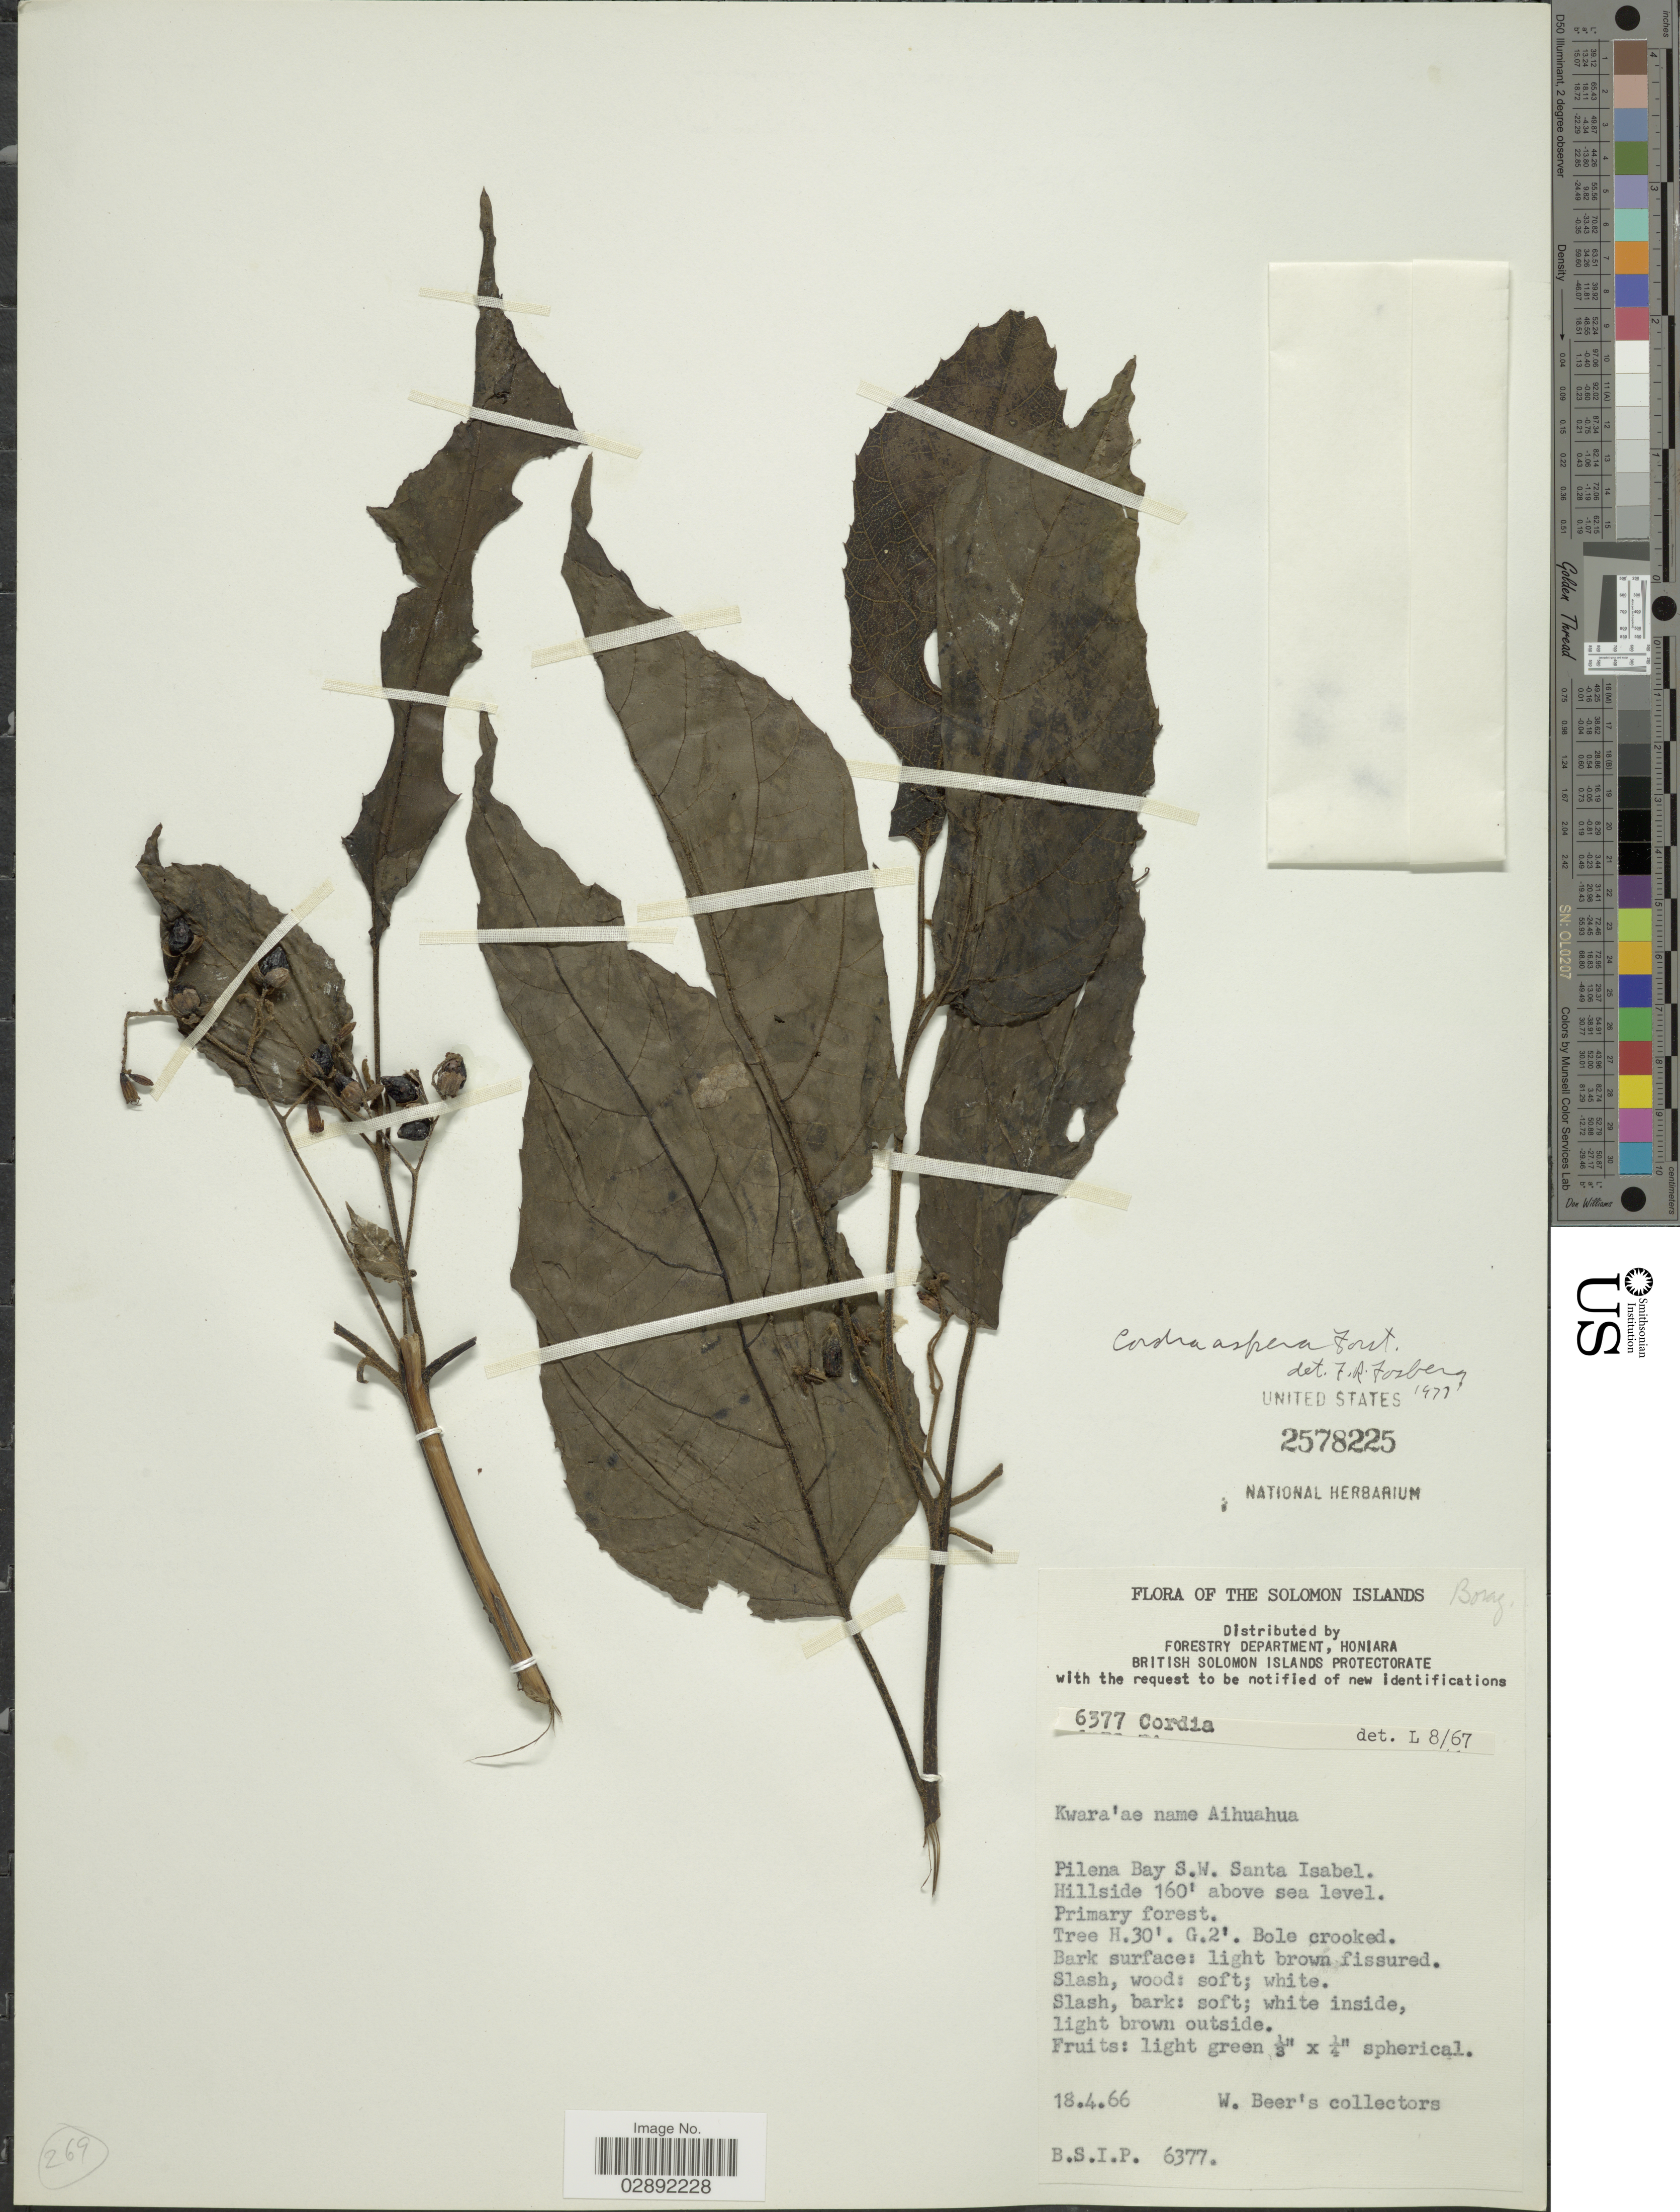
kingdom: Plantae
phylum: Tracheophyta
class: Magnoliopsida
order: Boraginales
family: Cordiaceae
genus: Cordia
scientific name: Cordia aspera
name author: G. Forst.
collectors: W. Beer's Collectors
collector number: B.S.I.P.6377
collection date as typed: Transcribed d/m/y: 18/4/66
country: Solomon Islands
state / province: Solomon Islands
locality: Pilena Bay S.W. Santa Isababel.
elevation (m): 49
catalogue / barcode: US 2578225